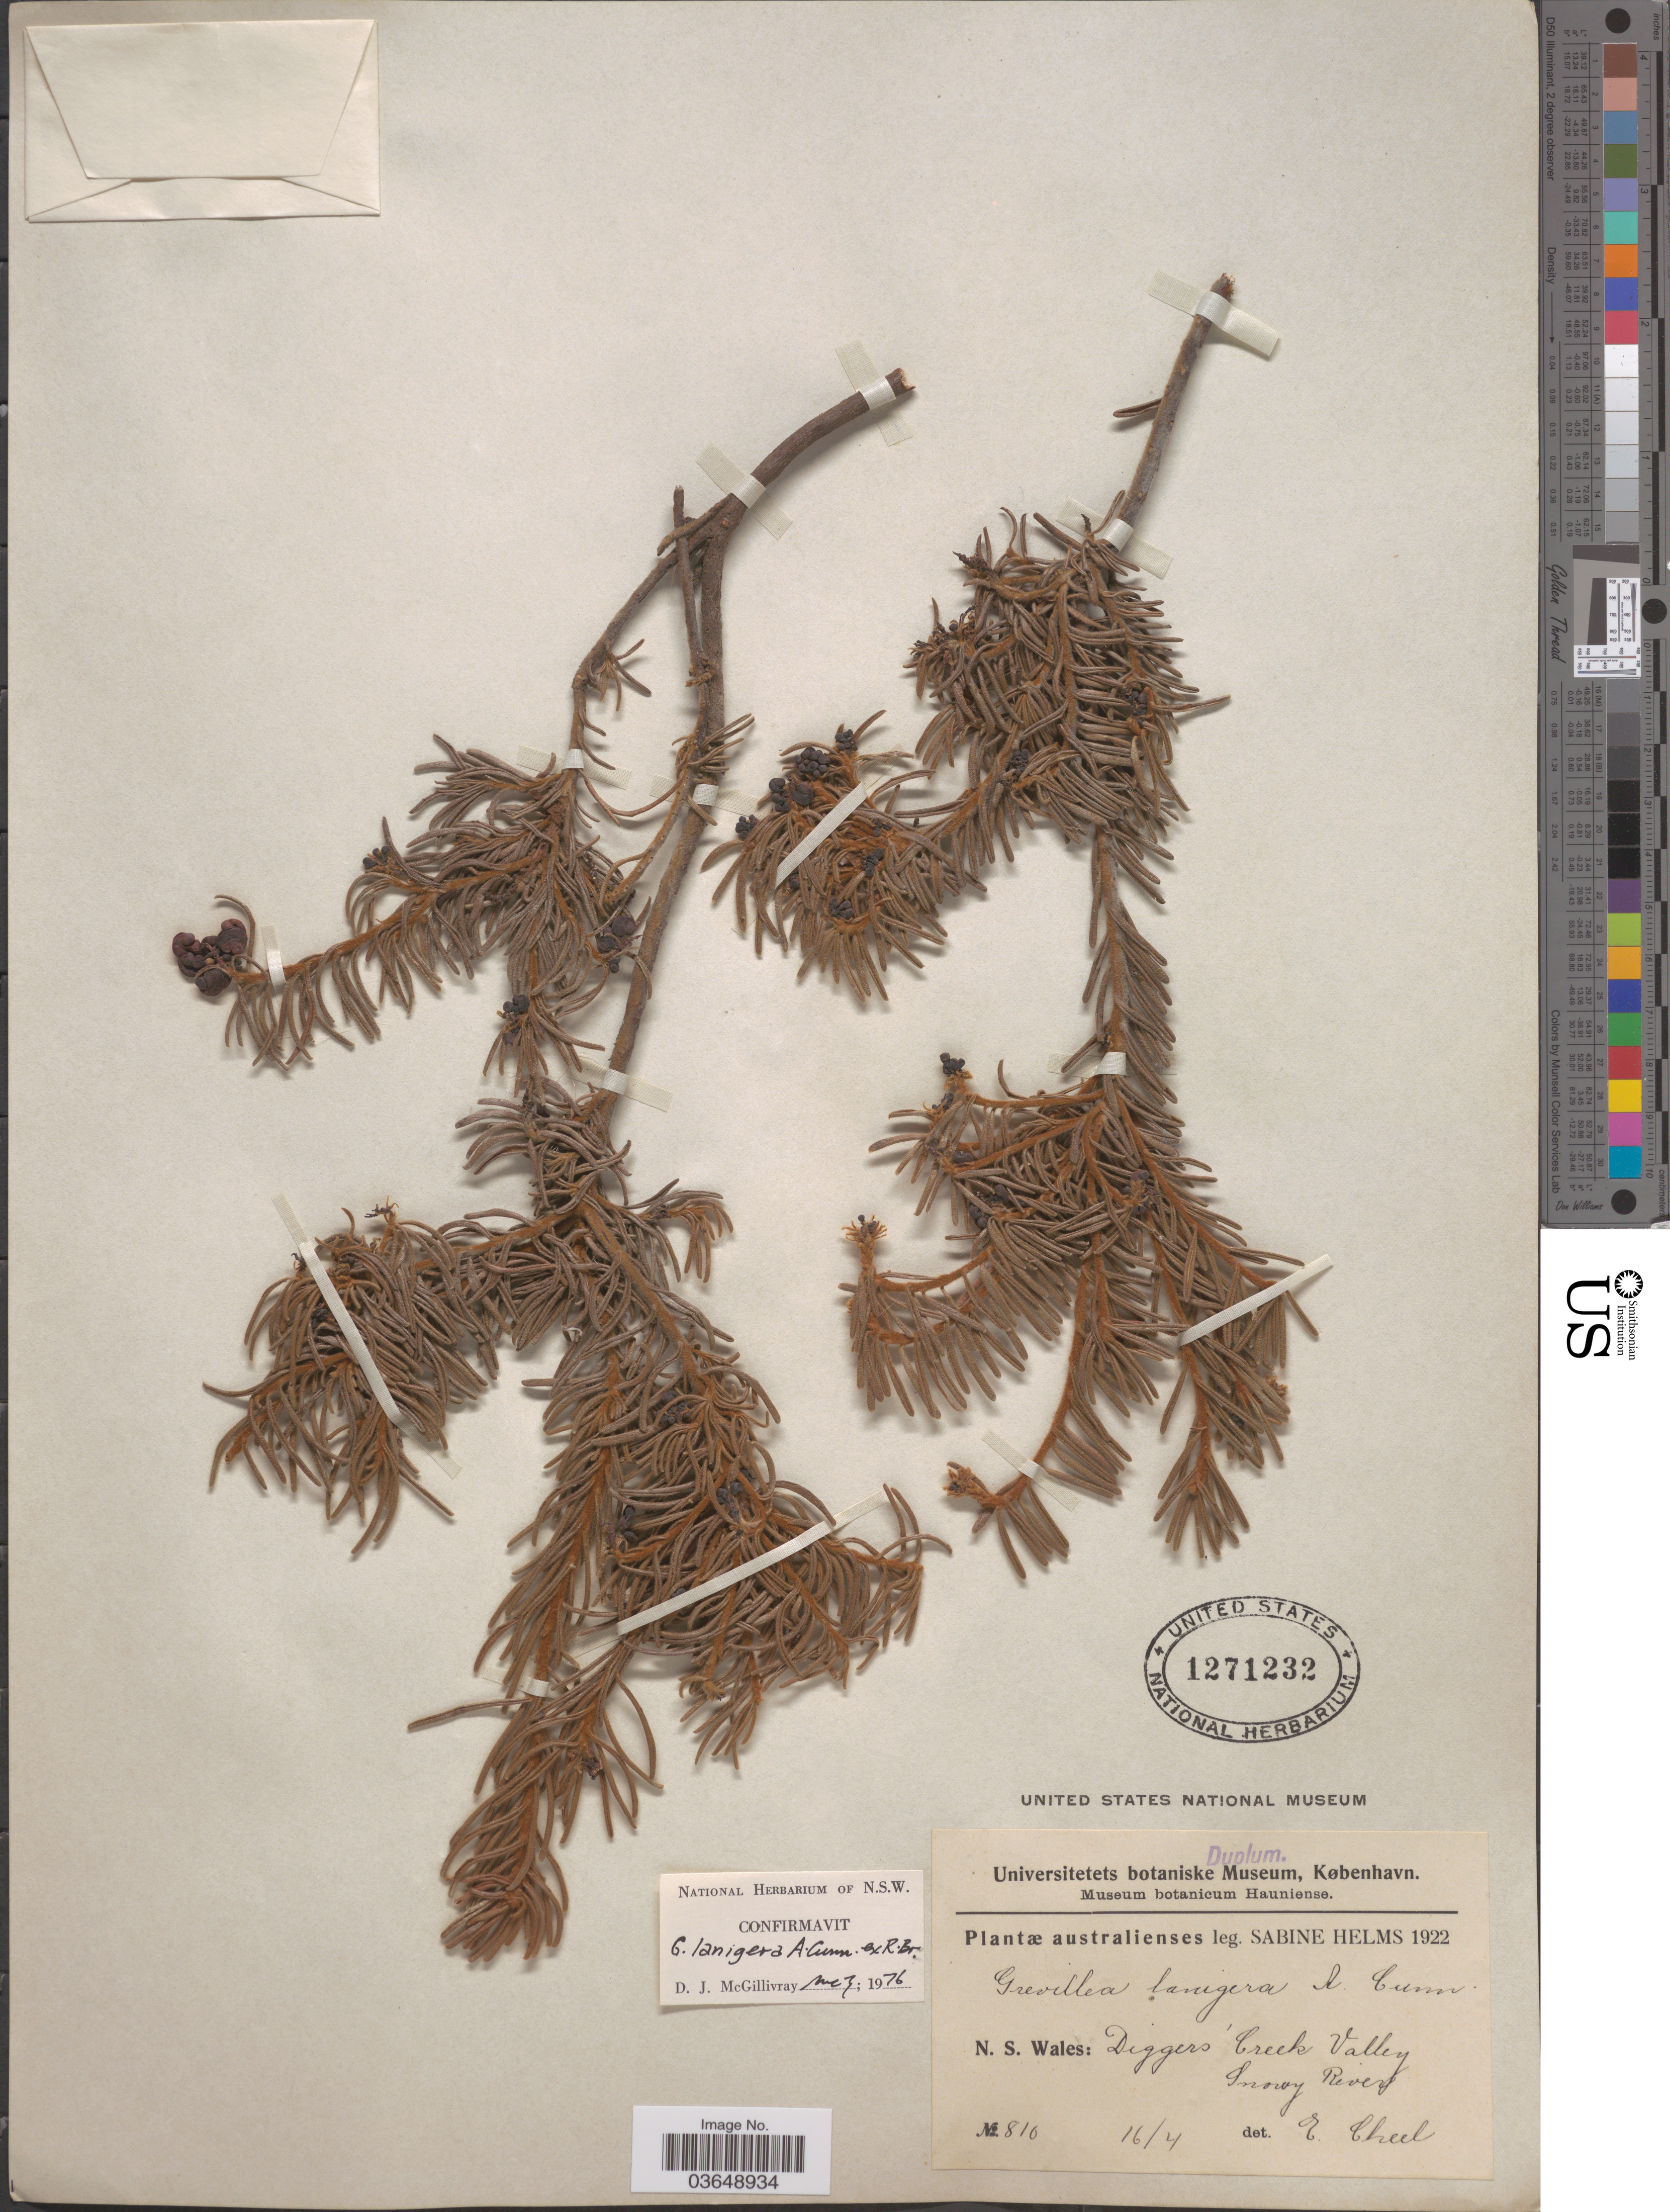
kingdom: Plantae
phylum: Tracheophyta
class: Magnoliopsida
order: Proteales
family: Proteaceae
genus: Grevillea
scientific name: Grevillea lanigera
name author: A. Cunn. ex R. Br.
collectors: S. Helms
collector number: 816*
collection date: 1922-04-16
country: Australia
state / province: New South Wales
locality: N. S. Wales: Digger's Creek Valley. Snowy River.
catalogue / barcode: US 1271232